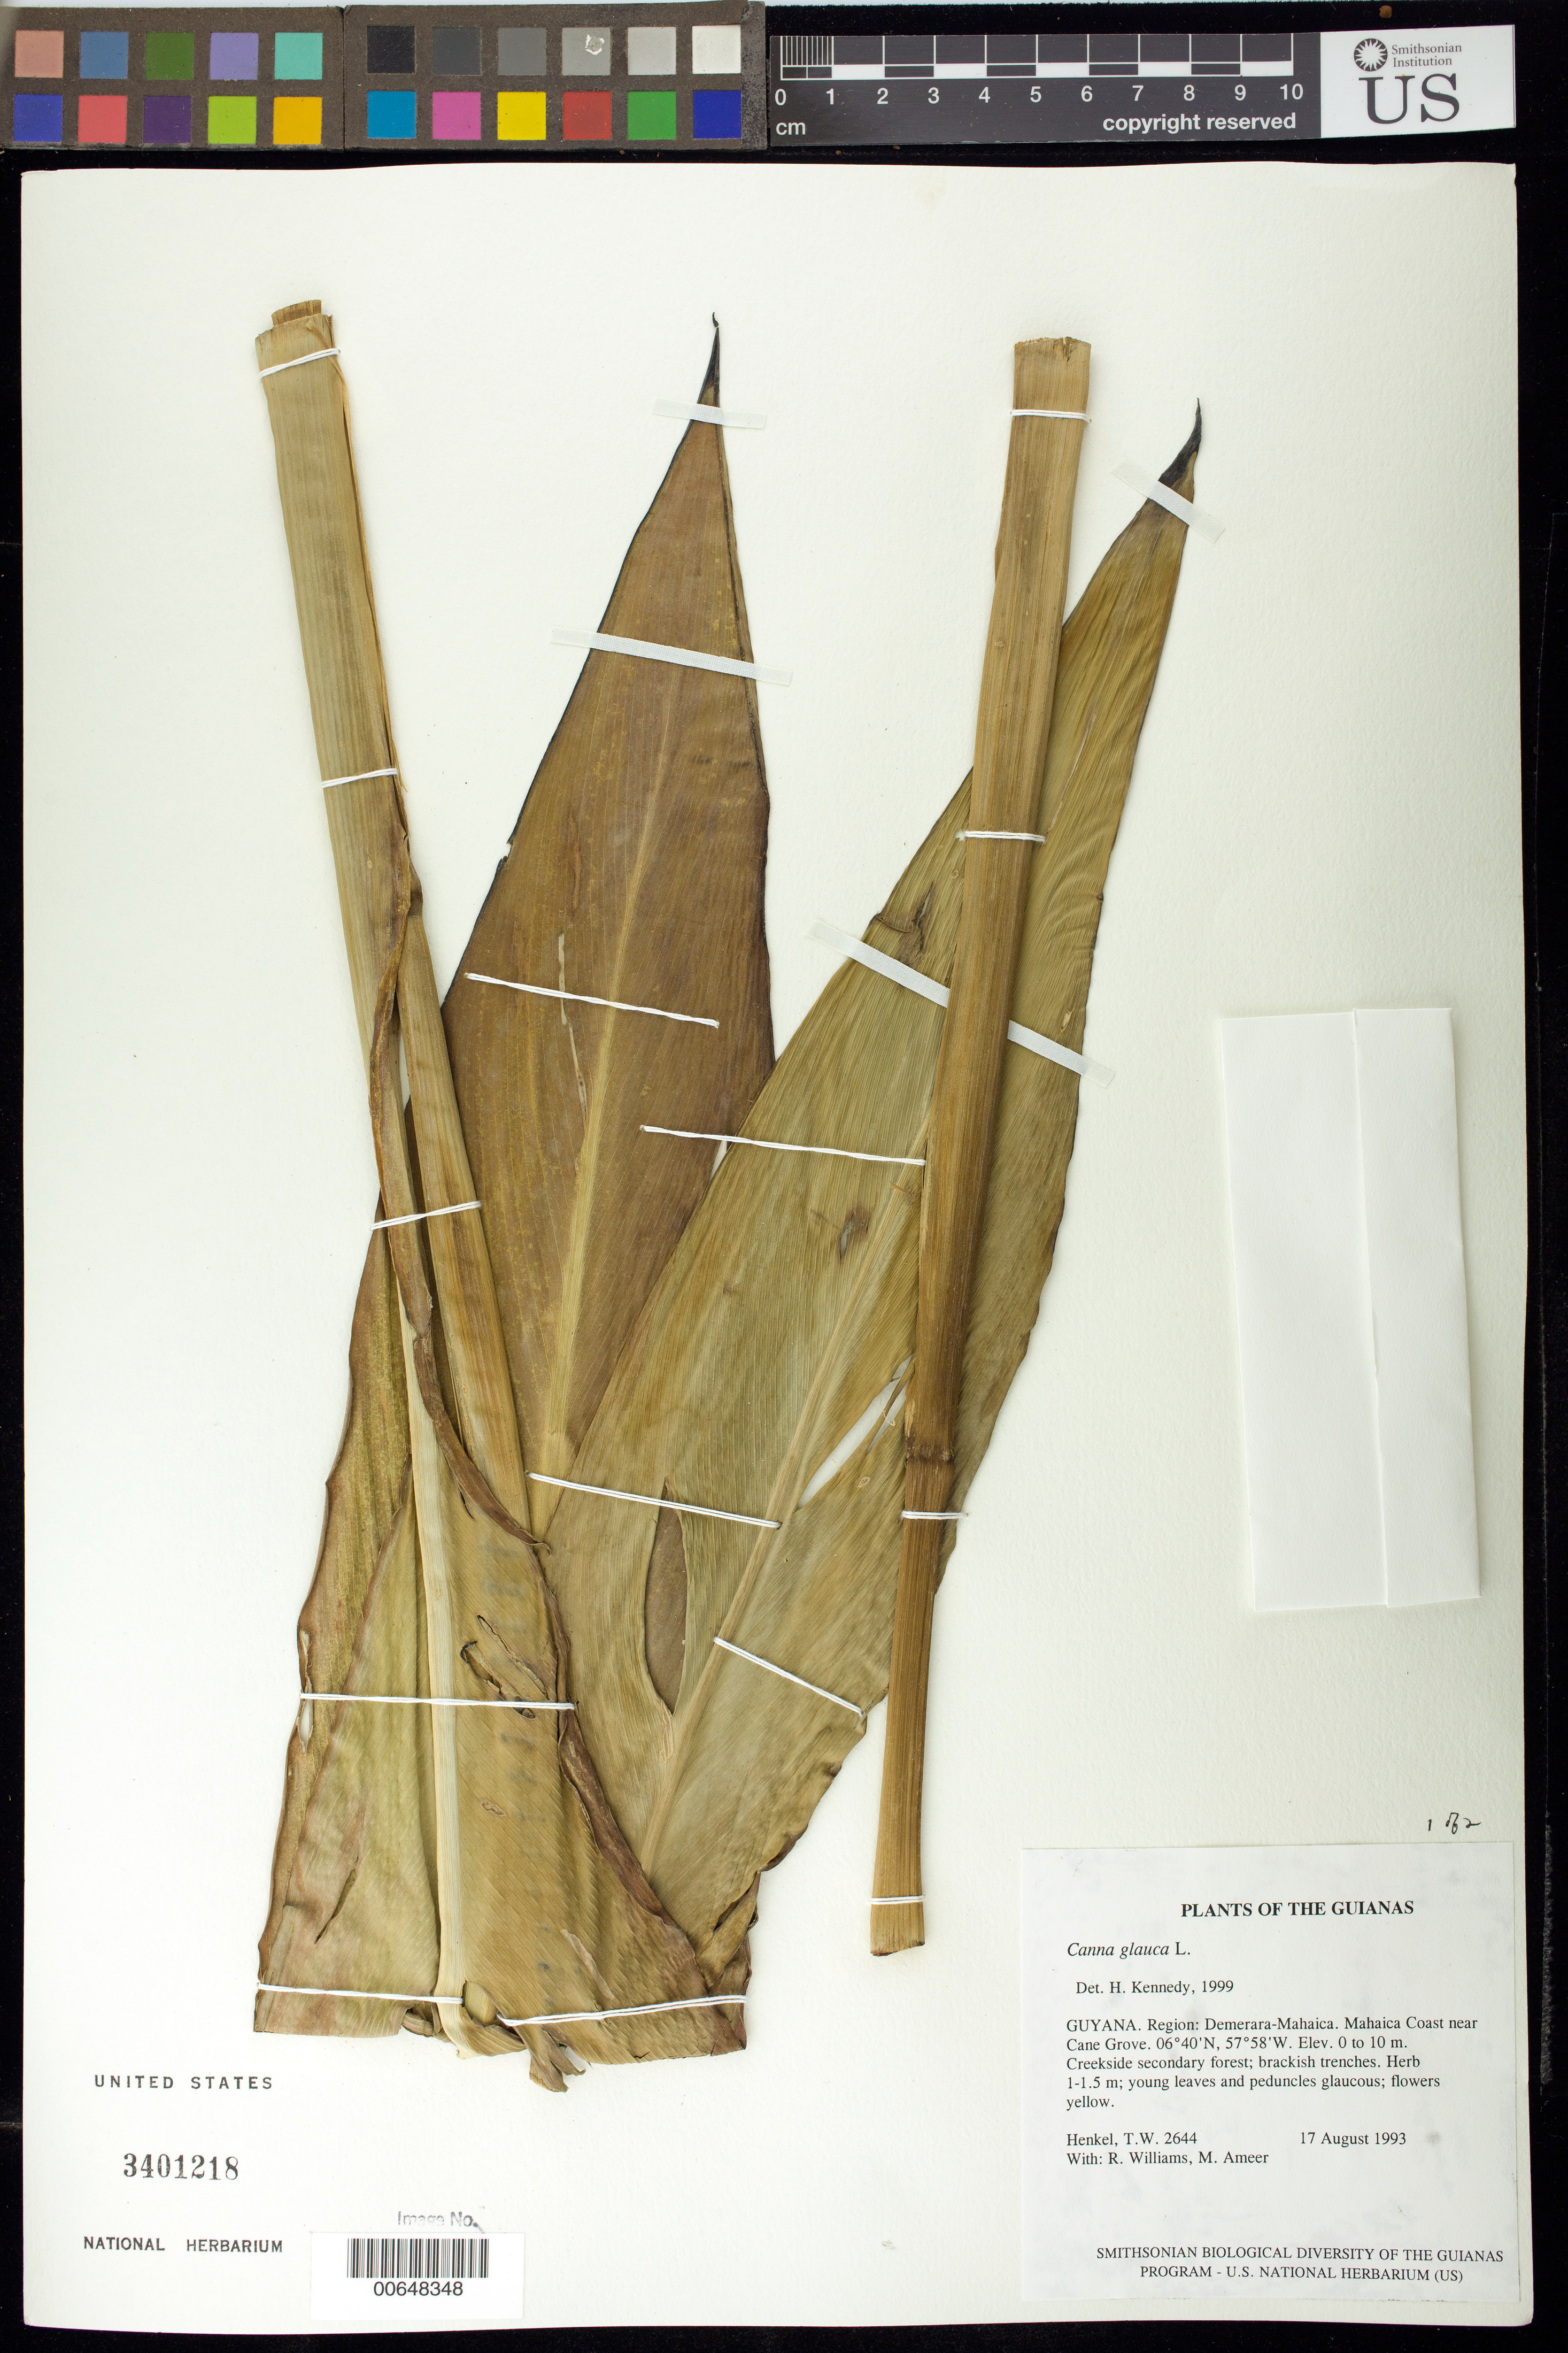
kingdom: Plantae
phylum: Tracheophyta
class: Liliopsida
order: Zingiberales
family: Cannaceae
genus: Canna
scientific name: Canna glauca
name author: L.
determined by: Kennedy, Helen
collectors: T. Henkel, R. Williams & M. Ameer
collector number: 2644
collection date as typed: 17 August 1993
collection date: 1993-08-17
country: Guyana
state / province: Demerara-Mahaica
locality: Mahaica Coast near Cane Grove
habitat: Creekside secondary forest; brackish trenches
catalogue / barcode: US 3401218